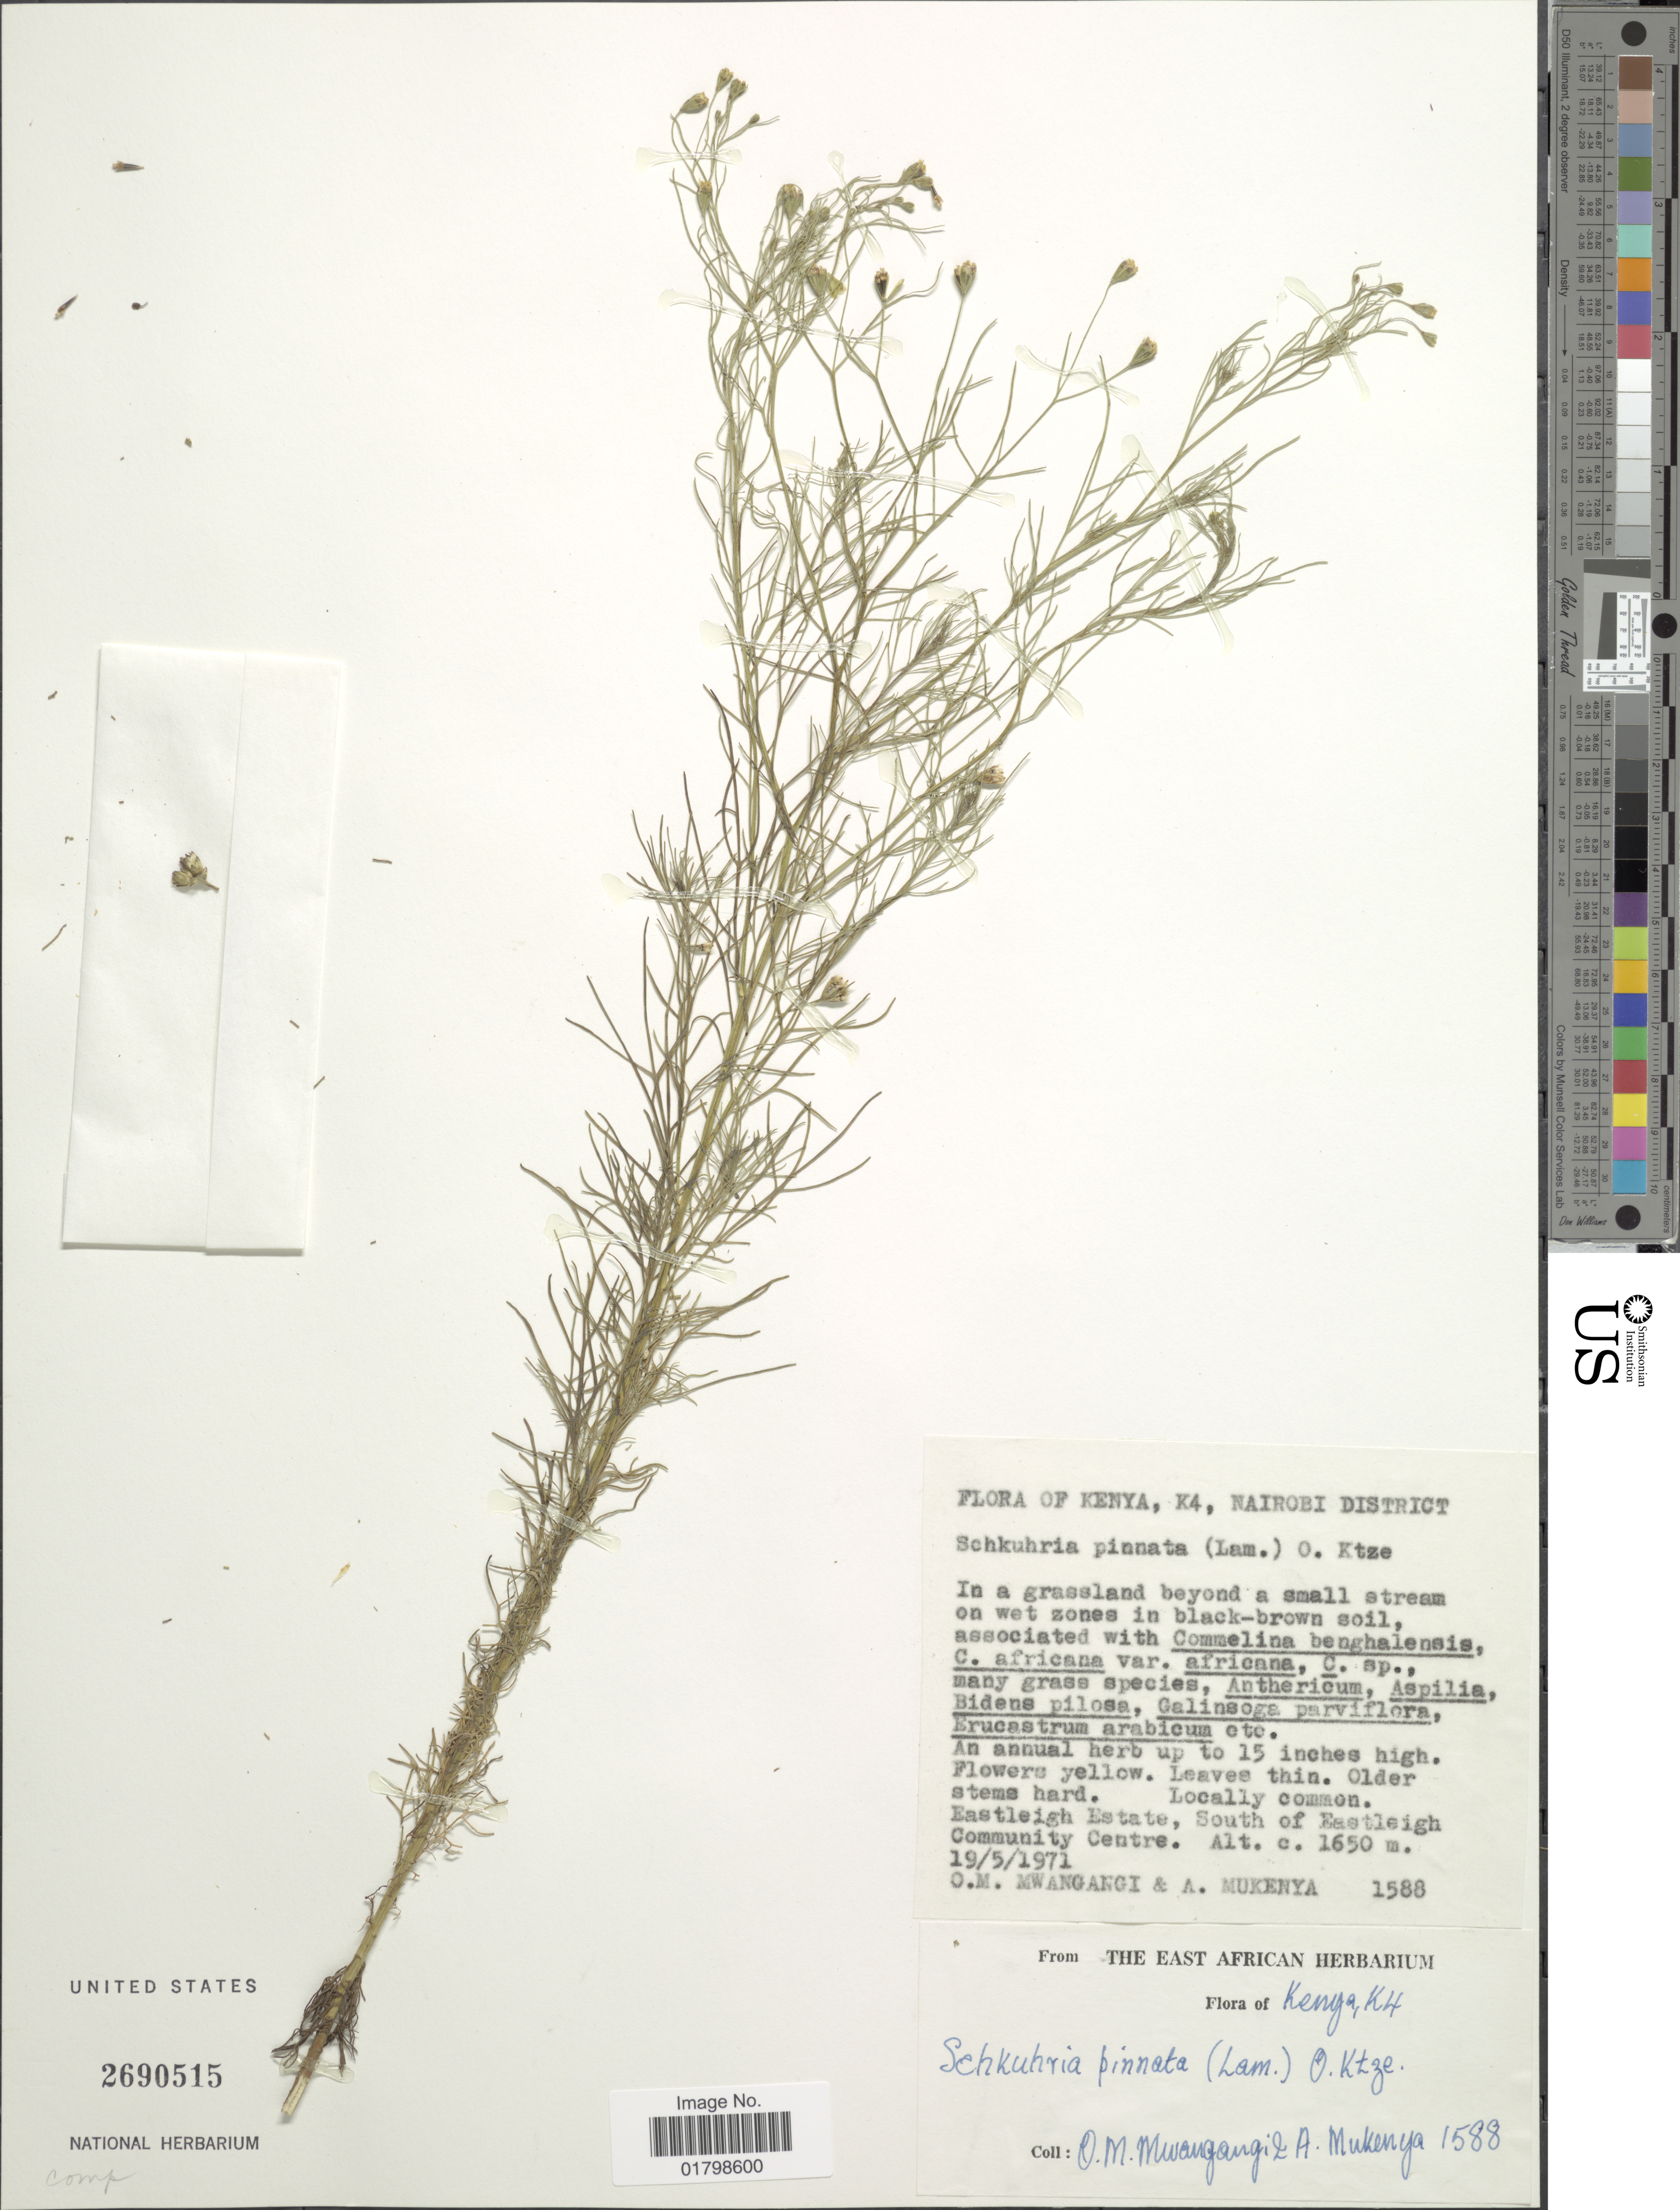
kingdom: Plantae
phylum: Tracheophyta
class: Magnoliopsida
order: Asterales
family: Asteraceae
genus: Schkuhria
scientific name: Schkuhria pinnata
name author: (Lam.) Kuntze ex Thell.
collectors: O. M. Mwangangi & A. Mukenya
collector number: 1588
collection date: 1971-05-19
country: Kenya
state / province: Nairobi Area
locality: Eastleigh Estate, South of Eastleigh Community Centre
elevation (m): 1650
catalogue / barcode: US 2690515